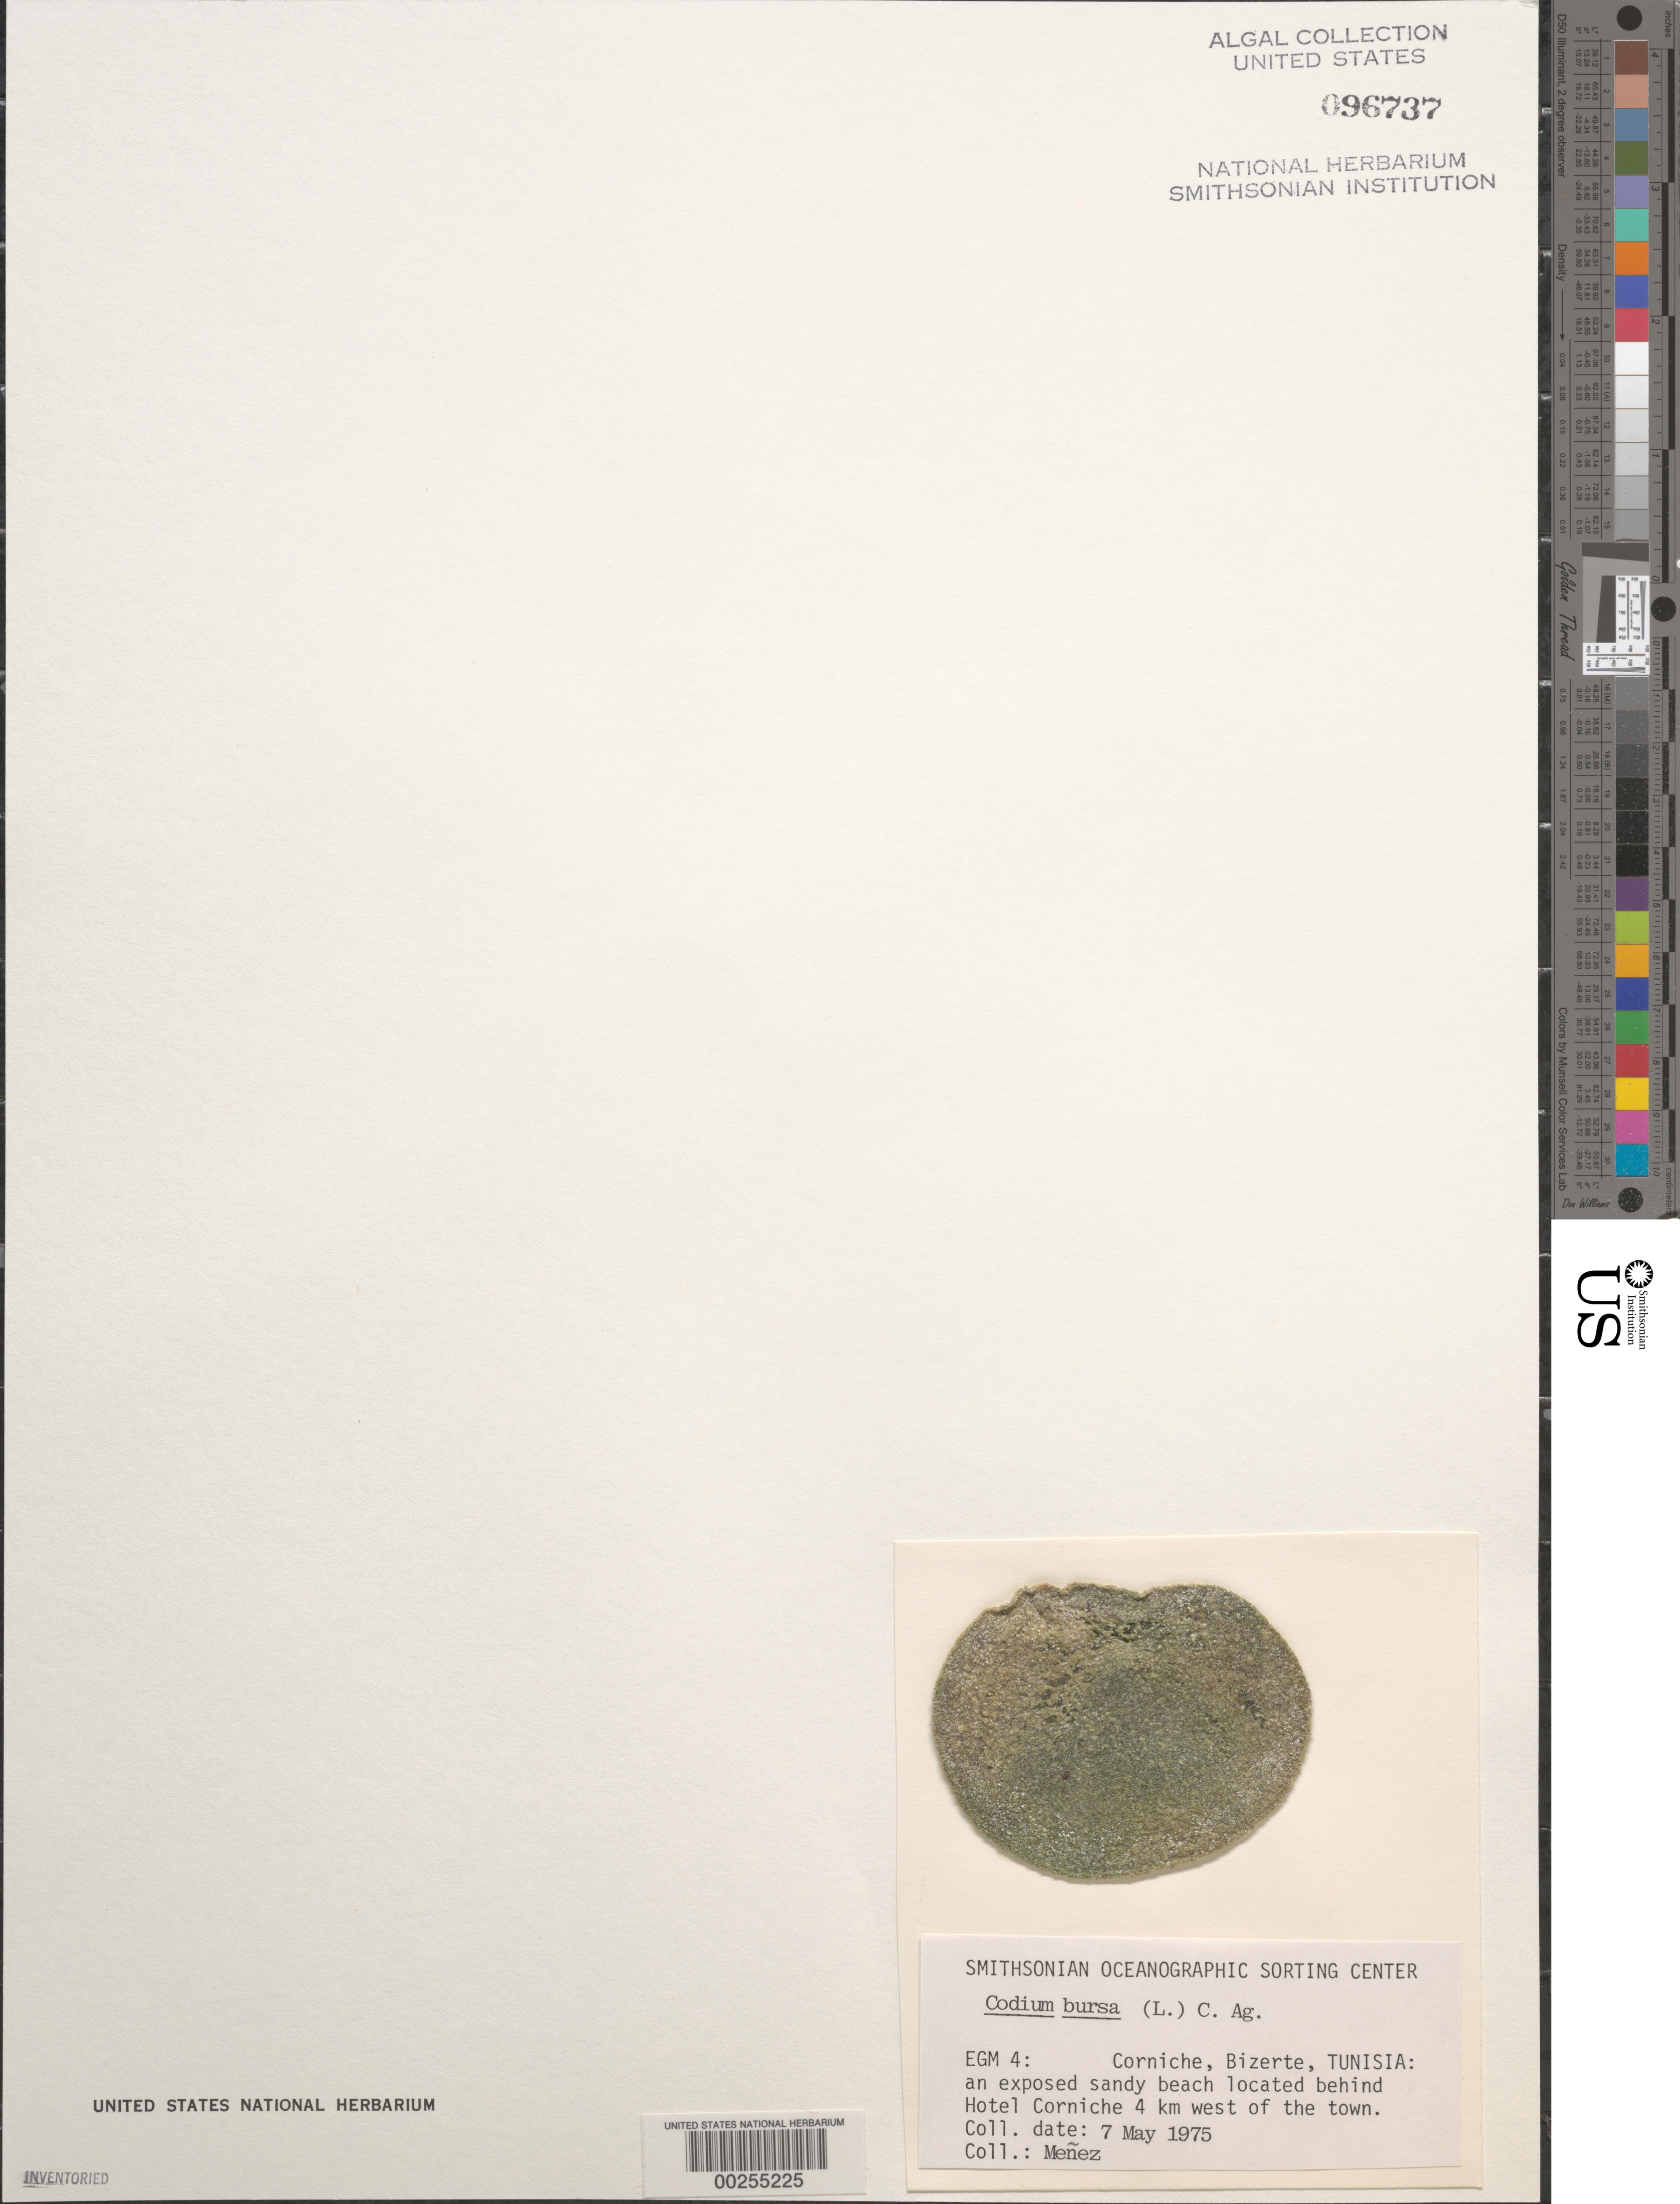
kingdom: Plantae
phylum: Chlorophyta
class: Ulvophyceae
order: Bryopsidales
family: Codiaceae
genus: Codium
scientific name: Codium bursa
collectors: Meñez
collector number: EGM 4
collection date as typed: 07 May 1975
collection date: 1975-05-07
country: Tunisia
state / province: Bizerte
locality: Four km west of corniche, behind hotel corniche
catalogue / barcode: US 96737